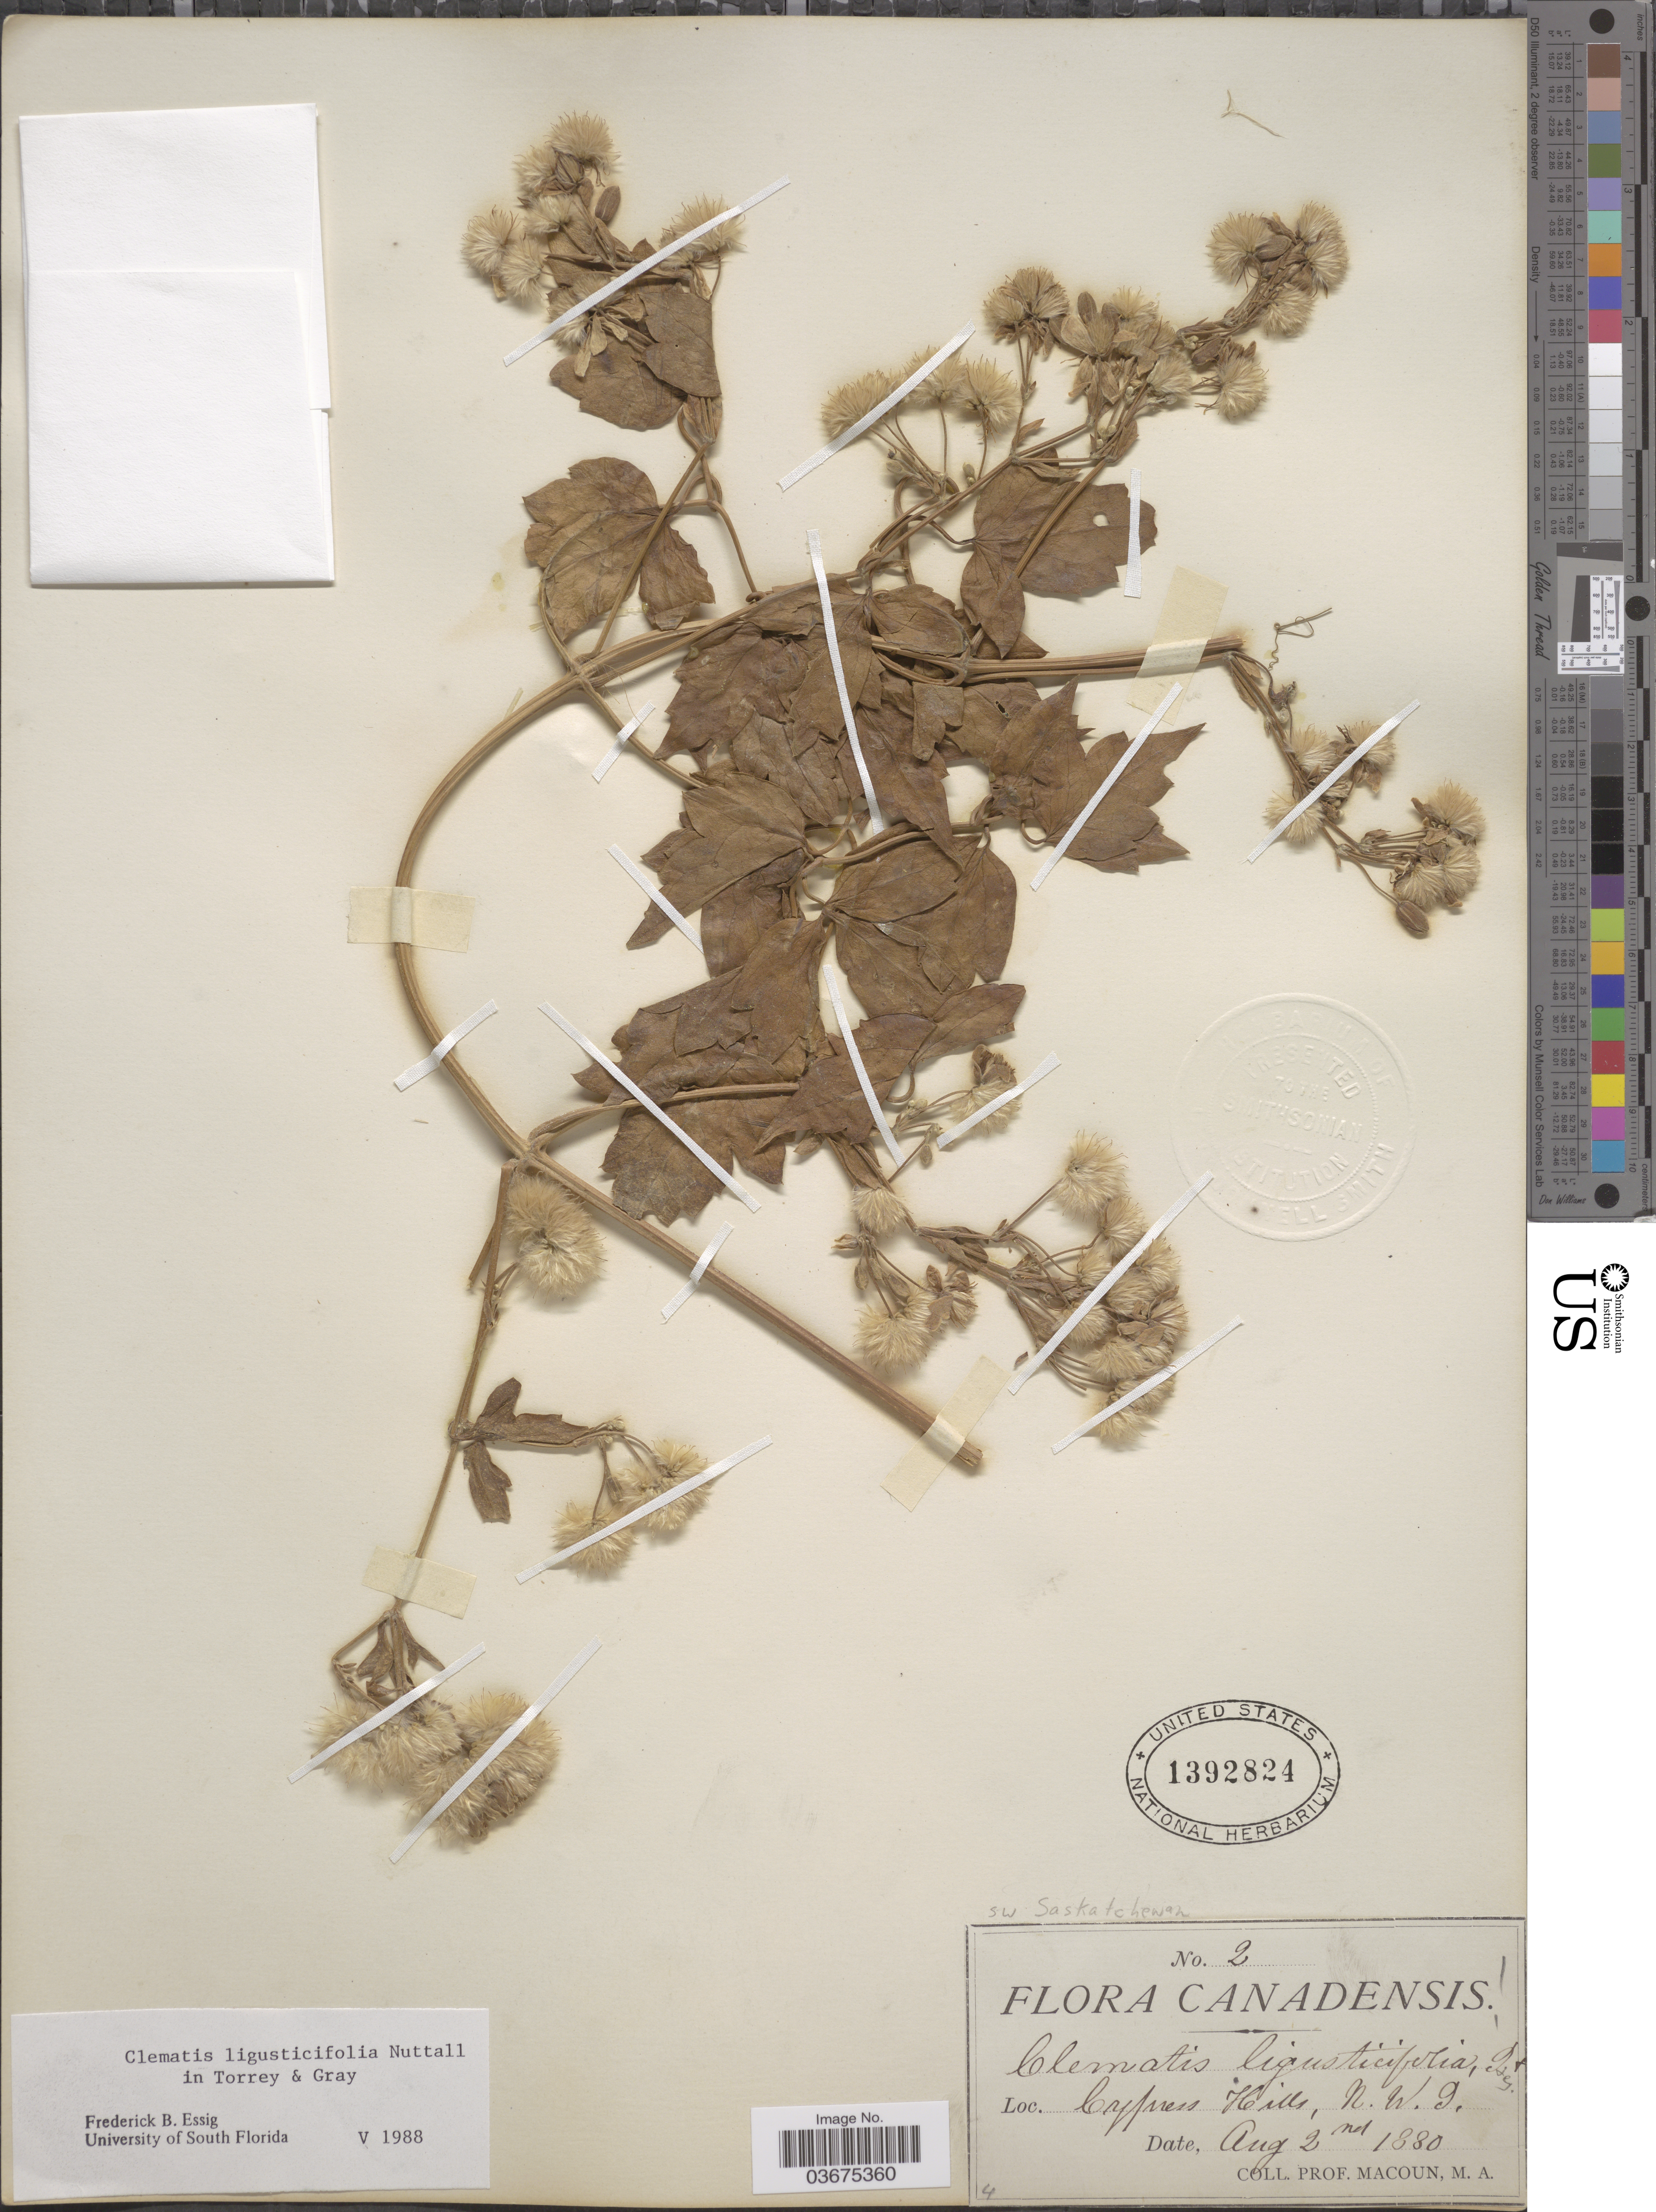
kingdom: Plantae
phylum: Tracheophyta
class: Magnoliopsida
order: Ranunculales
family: Ranunculaceae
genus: Clematis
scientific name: Clematis ligusticifolia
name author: Nutt.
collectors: -- Macoun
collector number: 2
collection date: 1880-08-02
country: Canada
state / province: Northwest Territories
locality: Cypress Hills.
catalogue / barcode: US 1392824